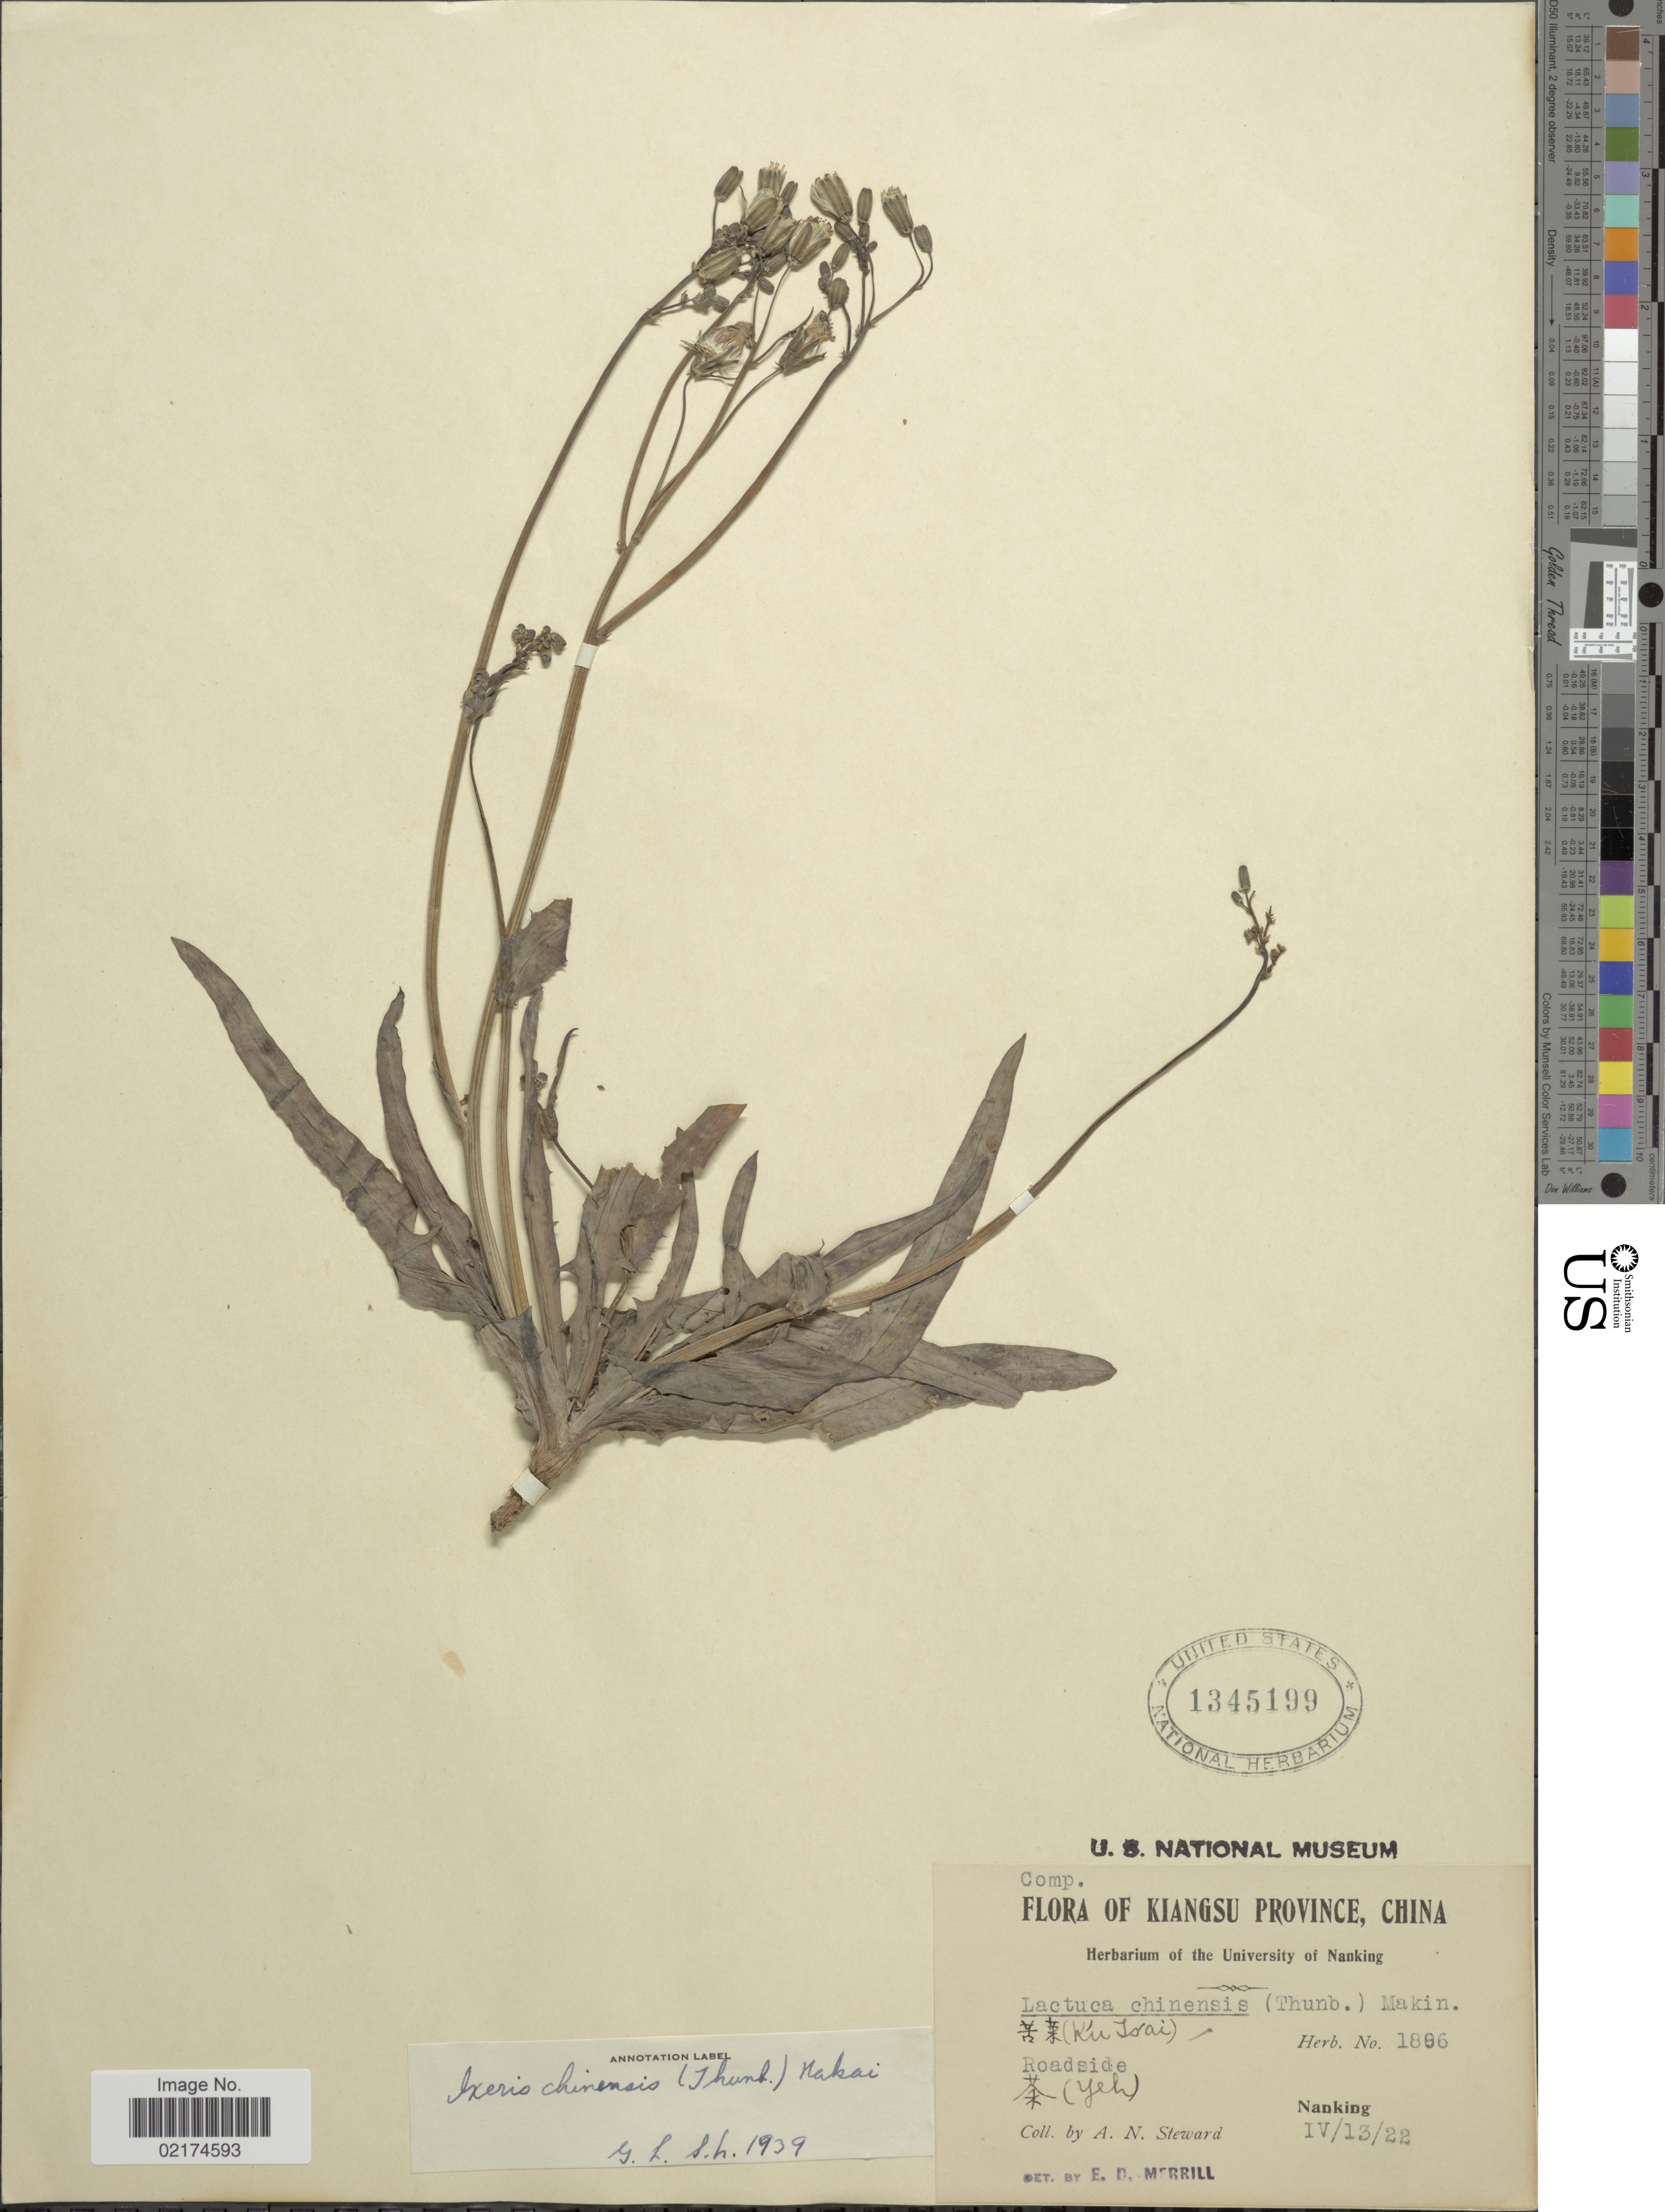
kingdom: Plantae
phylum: Tracheophyta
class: Magnoliopsida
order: Asterales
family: Asteraceae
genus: Ixeris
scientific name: Ixeris chinensis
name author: (Thunb.) Nakai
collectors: A. N. Steward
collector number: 1896*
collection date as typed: Transcribed d/m/y: 13/6/22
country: China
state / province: Jiangsu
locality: Kiangsu Province, Ku Israi [interpreted], Yeh, Nanking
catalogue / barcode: US 1345199